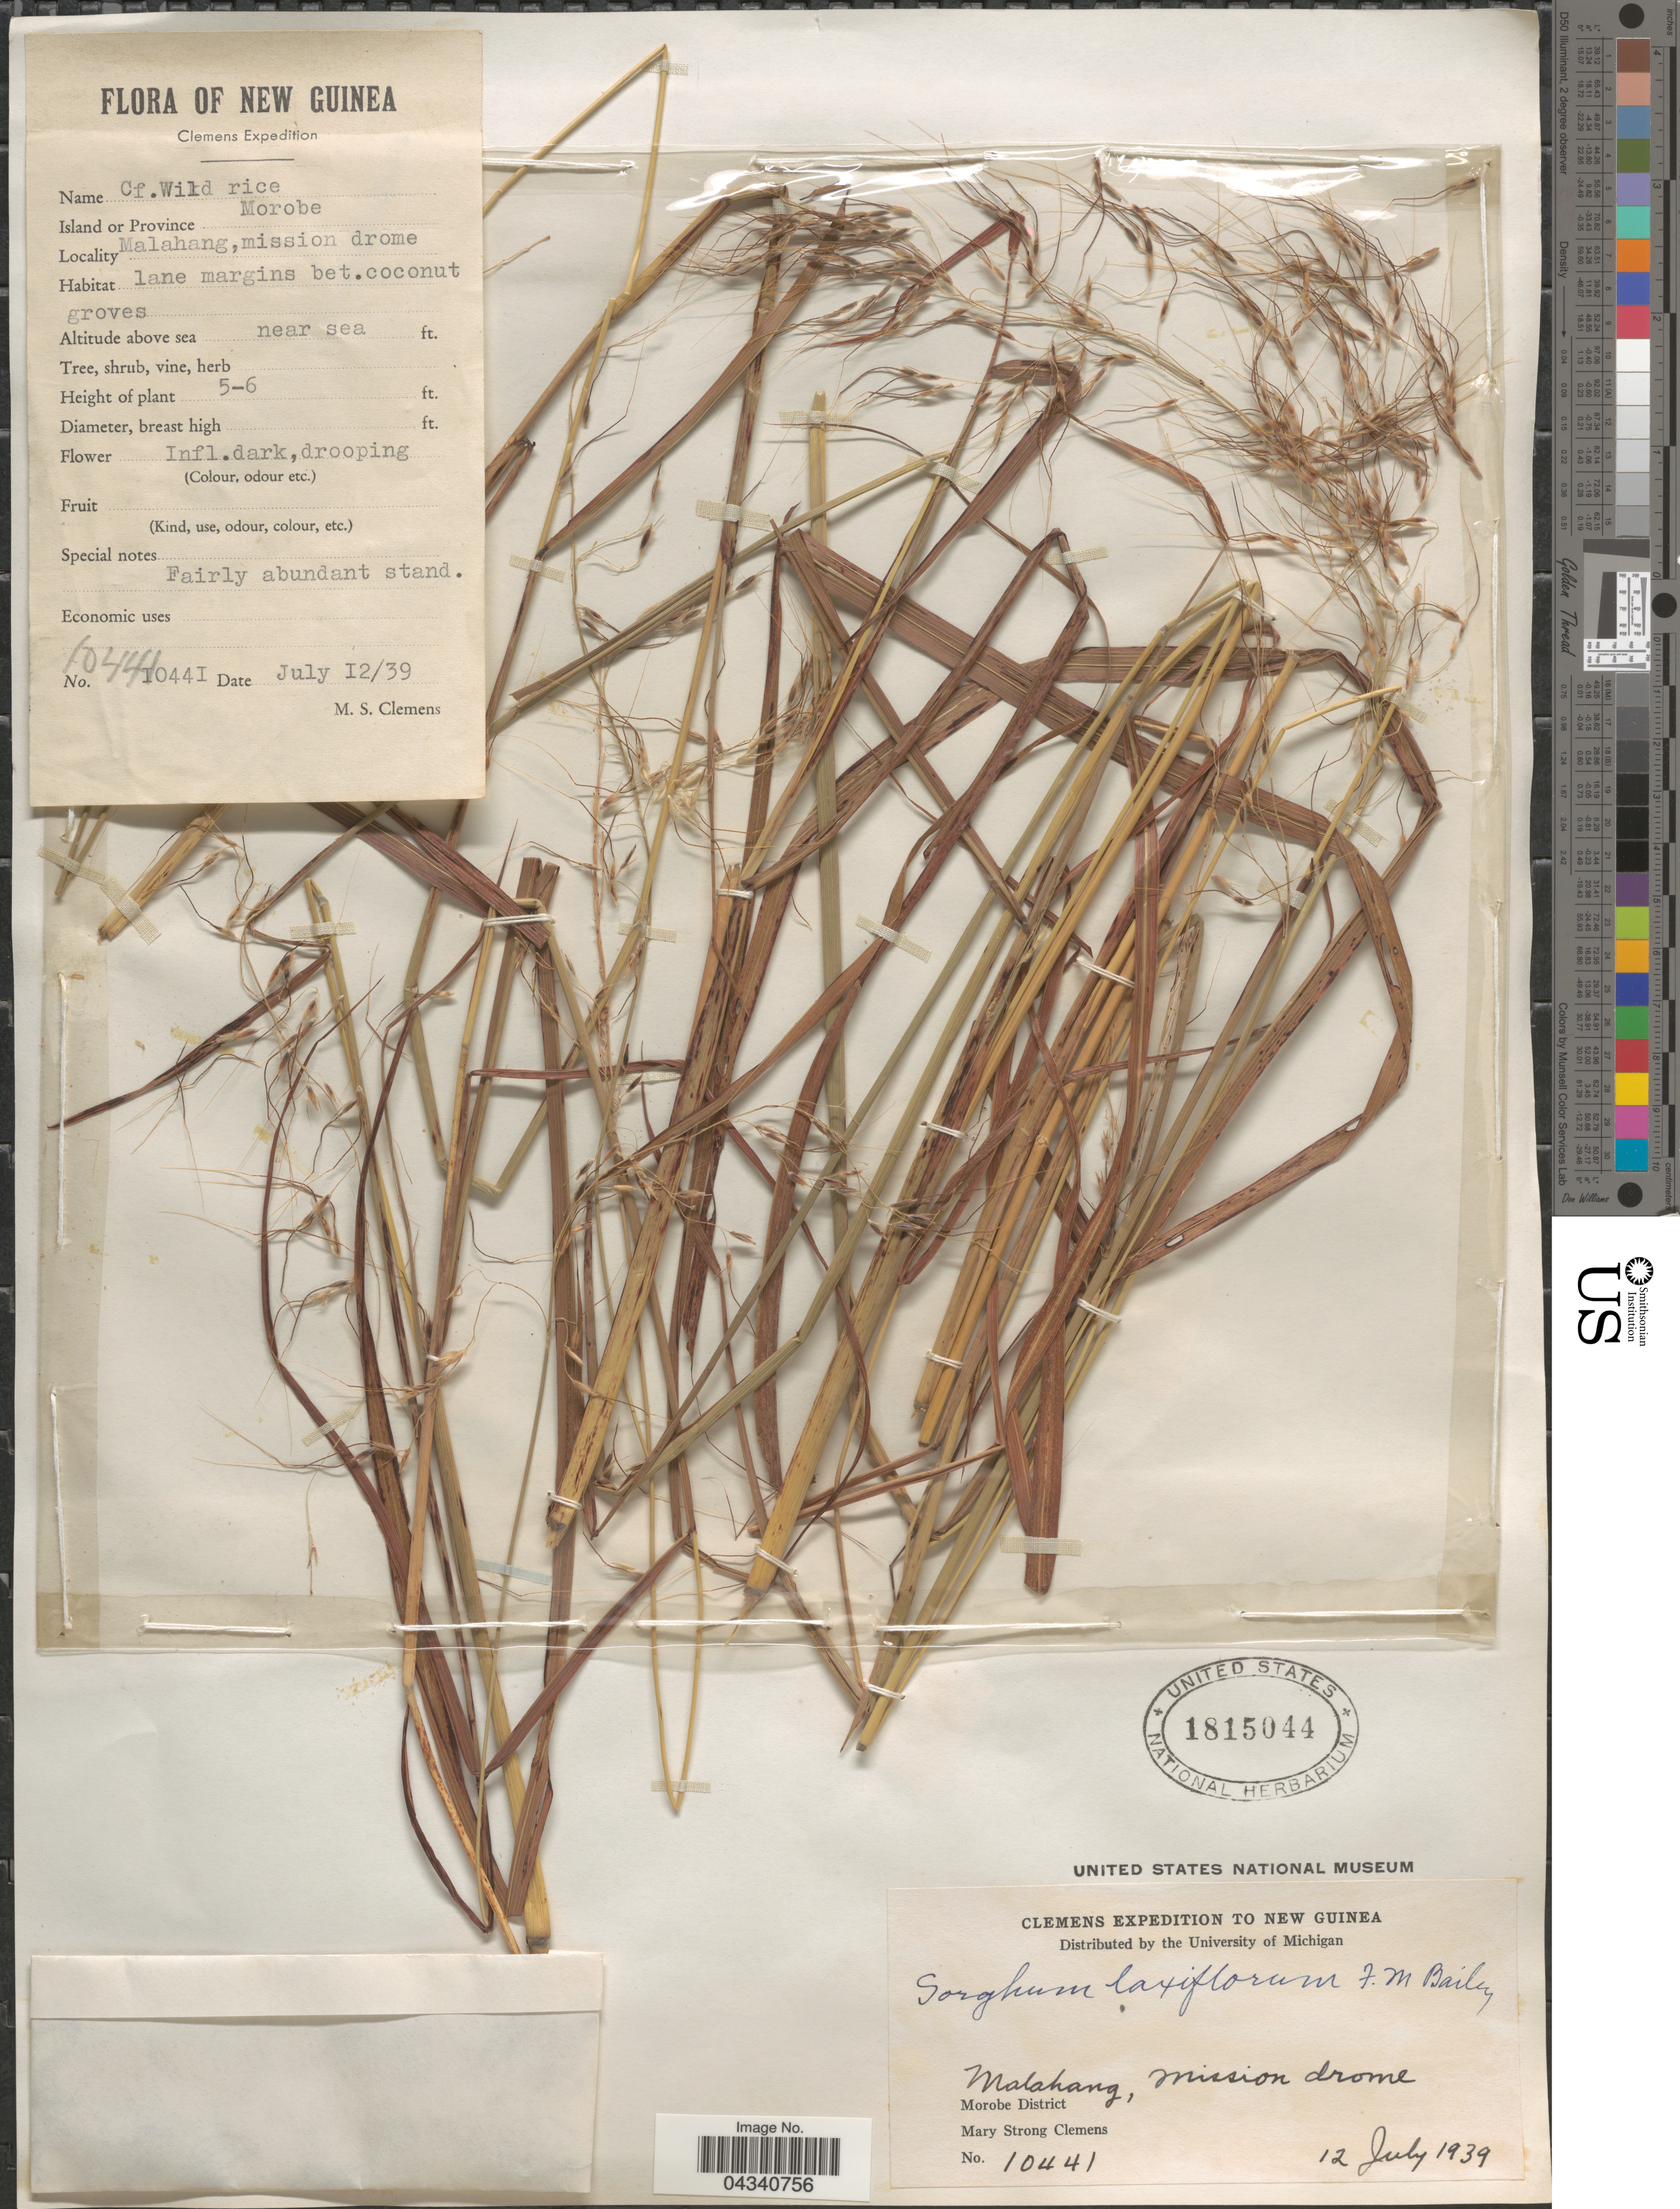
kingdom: Plantae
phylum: Tracheophyta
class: Liliopsida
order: Poales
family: Poaceae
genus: Sorghum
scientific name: Sorghum laxiflorum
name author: F.M. Bailey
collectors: M. S. Clemens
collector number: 10441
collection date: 1939-07-12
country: Papua New Guinea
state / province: Morobe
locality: Clemens Expedition to New Guinea. Malahang, Mission drome. Morobe District.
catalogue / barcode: US 1815044